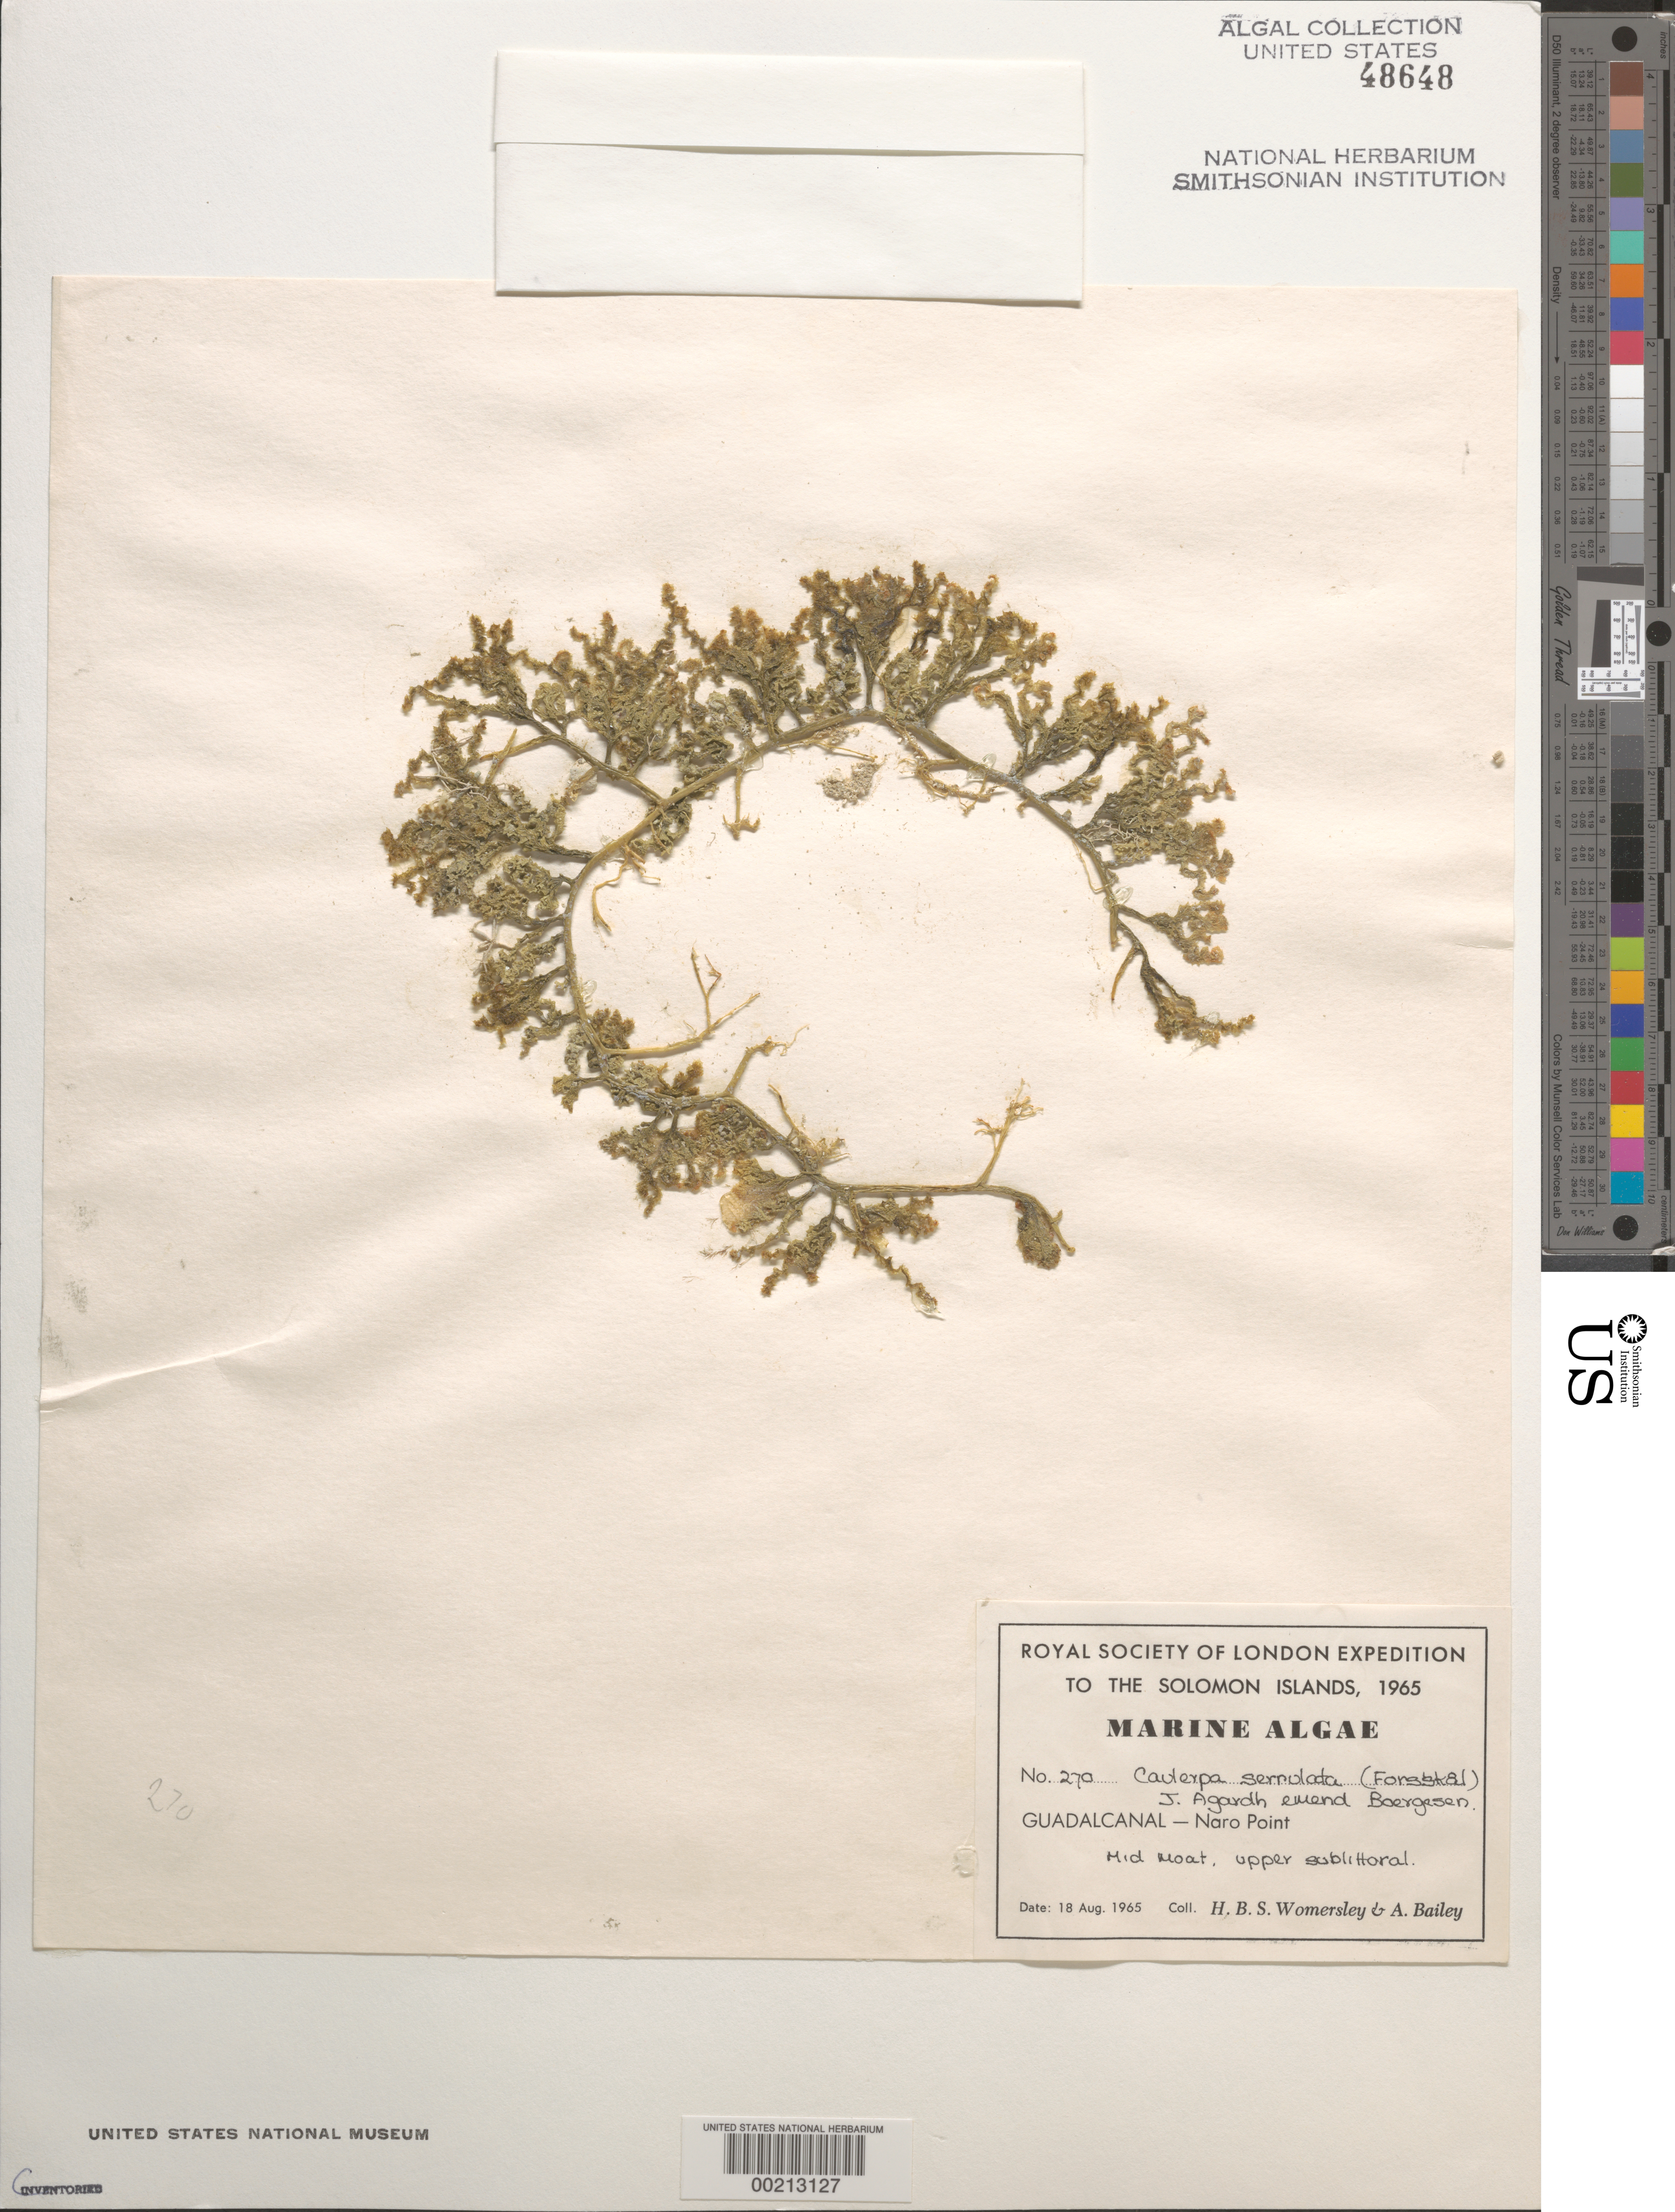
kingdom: Plantae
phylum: Chlorophyta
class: Ulvophyceae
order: Bryopsidales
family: Caulerpaceae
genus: Caulerpa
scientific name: Caulerpa serrulata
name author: (Forssk.) J. Agardh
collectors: H. B. S. Womersley & A. Bailey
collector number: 270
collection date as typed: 18 Aug 1965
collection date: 1965-08-18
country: Solomon Islands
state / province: Guadalcanal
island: Guadalcanal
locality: Naro Point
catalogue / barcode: US 48648